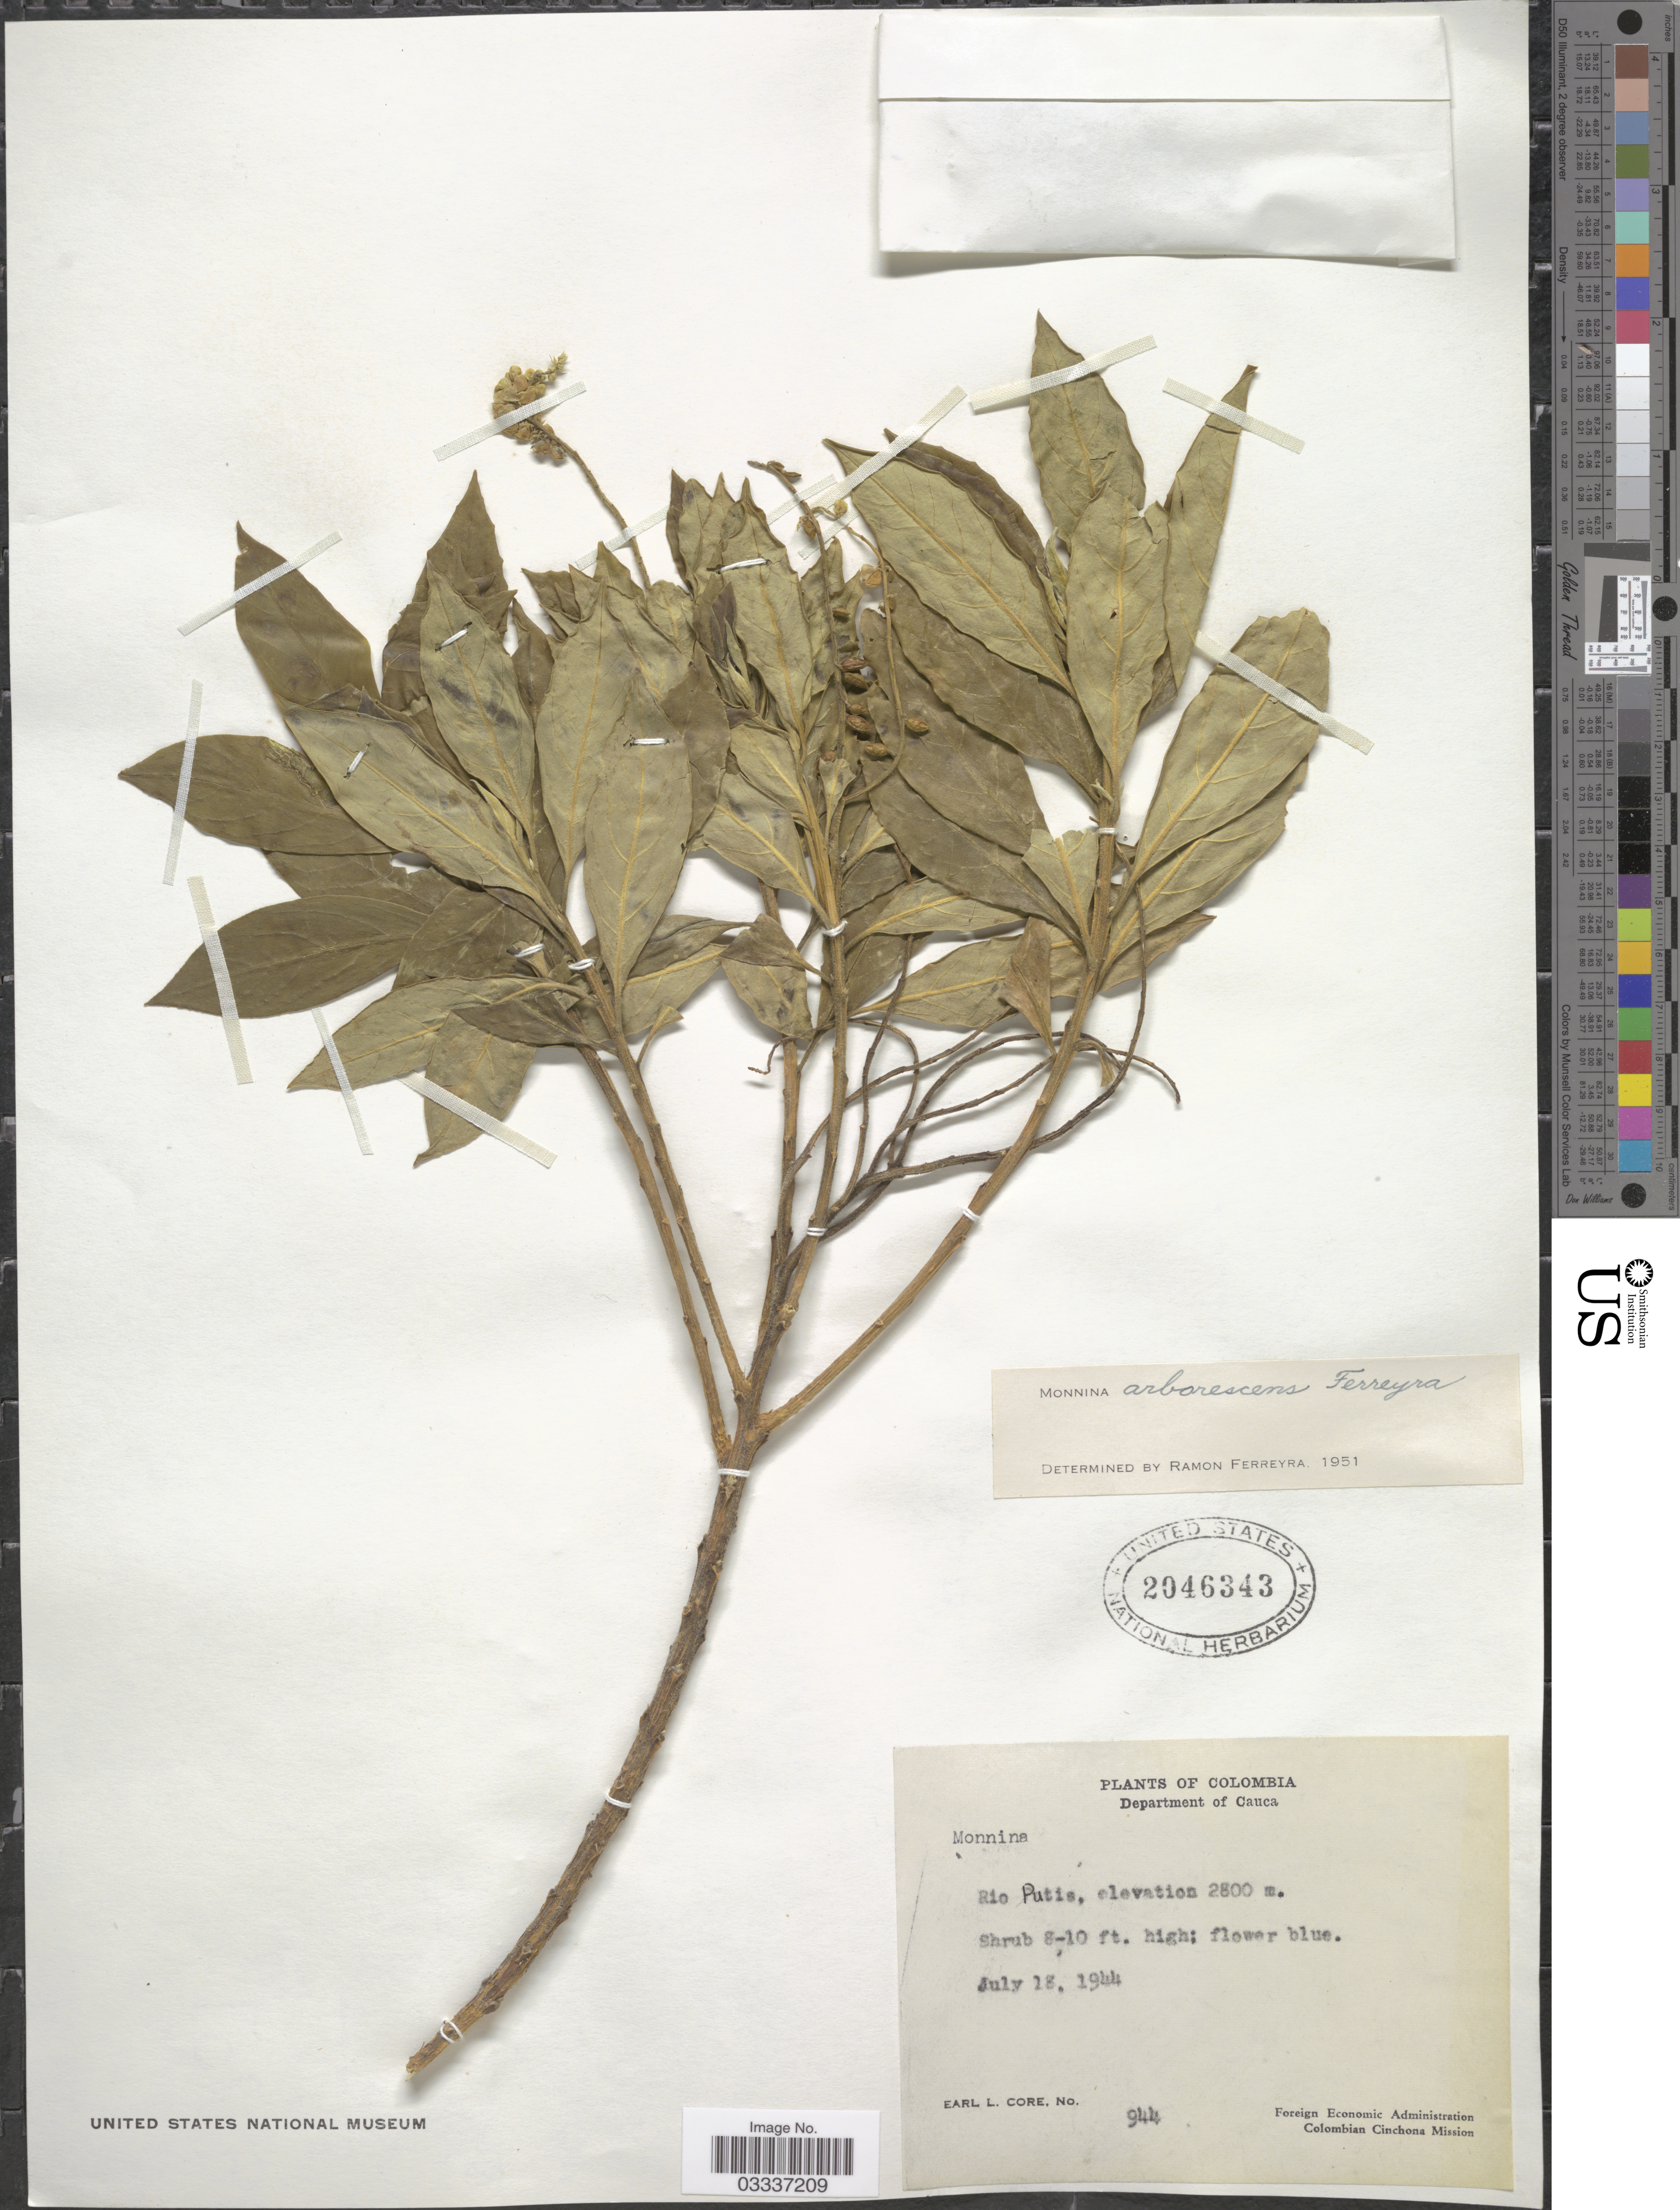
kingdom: Plantae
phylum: Tracheophyta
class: Magnoliopsida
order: Fabales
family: Polygalaceae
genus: Monnina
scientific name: Monnina arborescens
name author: Ferreyra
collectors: E. L. Core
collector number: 944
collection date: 1944-07-18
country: Colombia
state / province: Cauca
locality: Department of Cauca. Rio Putis.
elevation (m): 2800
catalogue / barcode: US 2046343